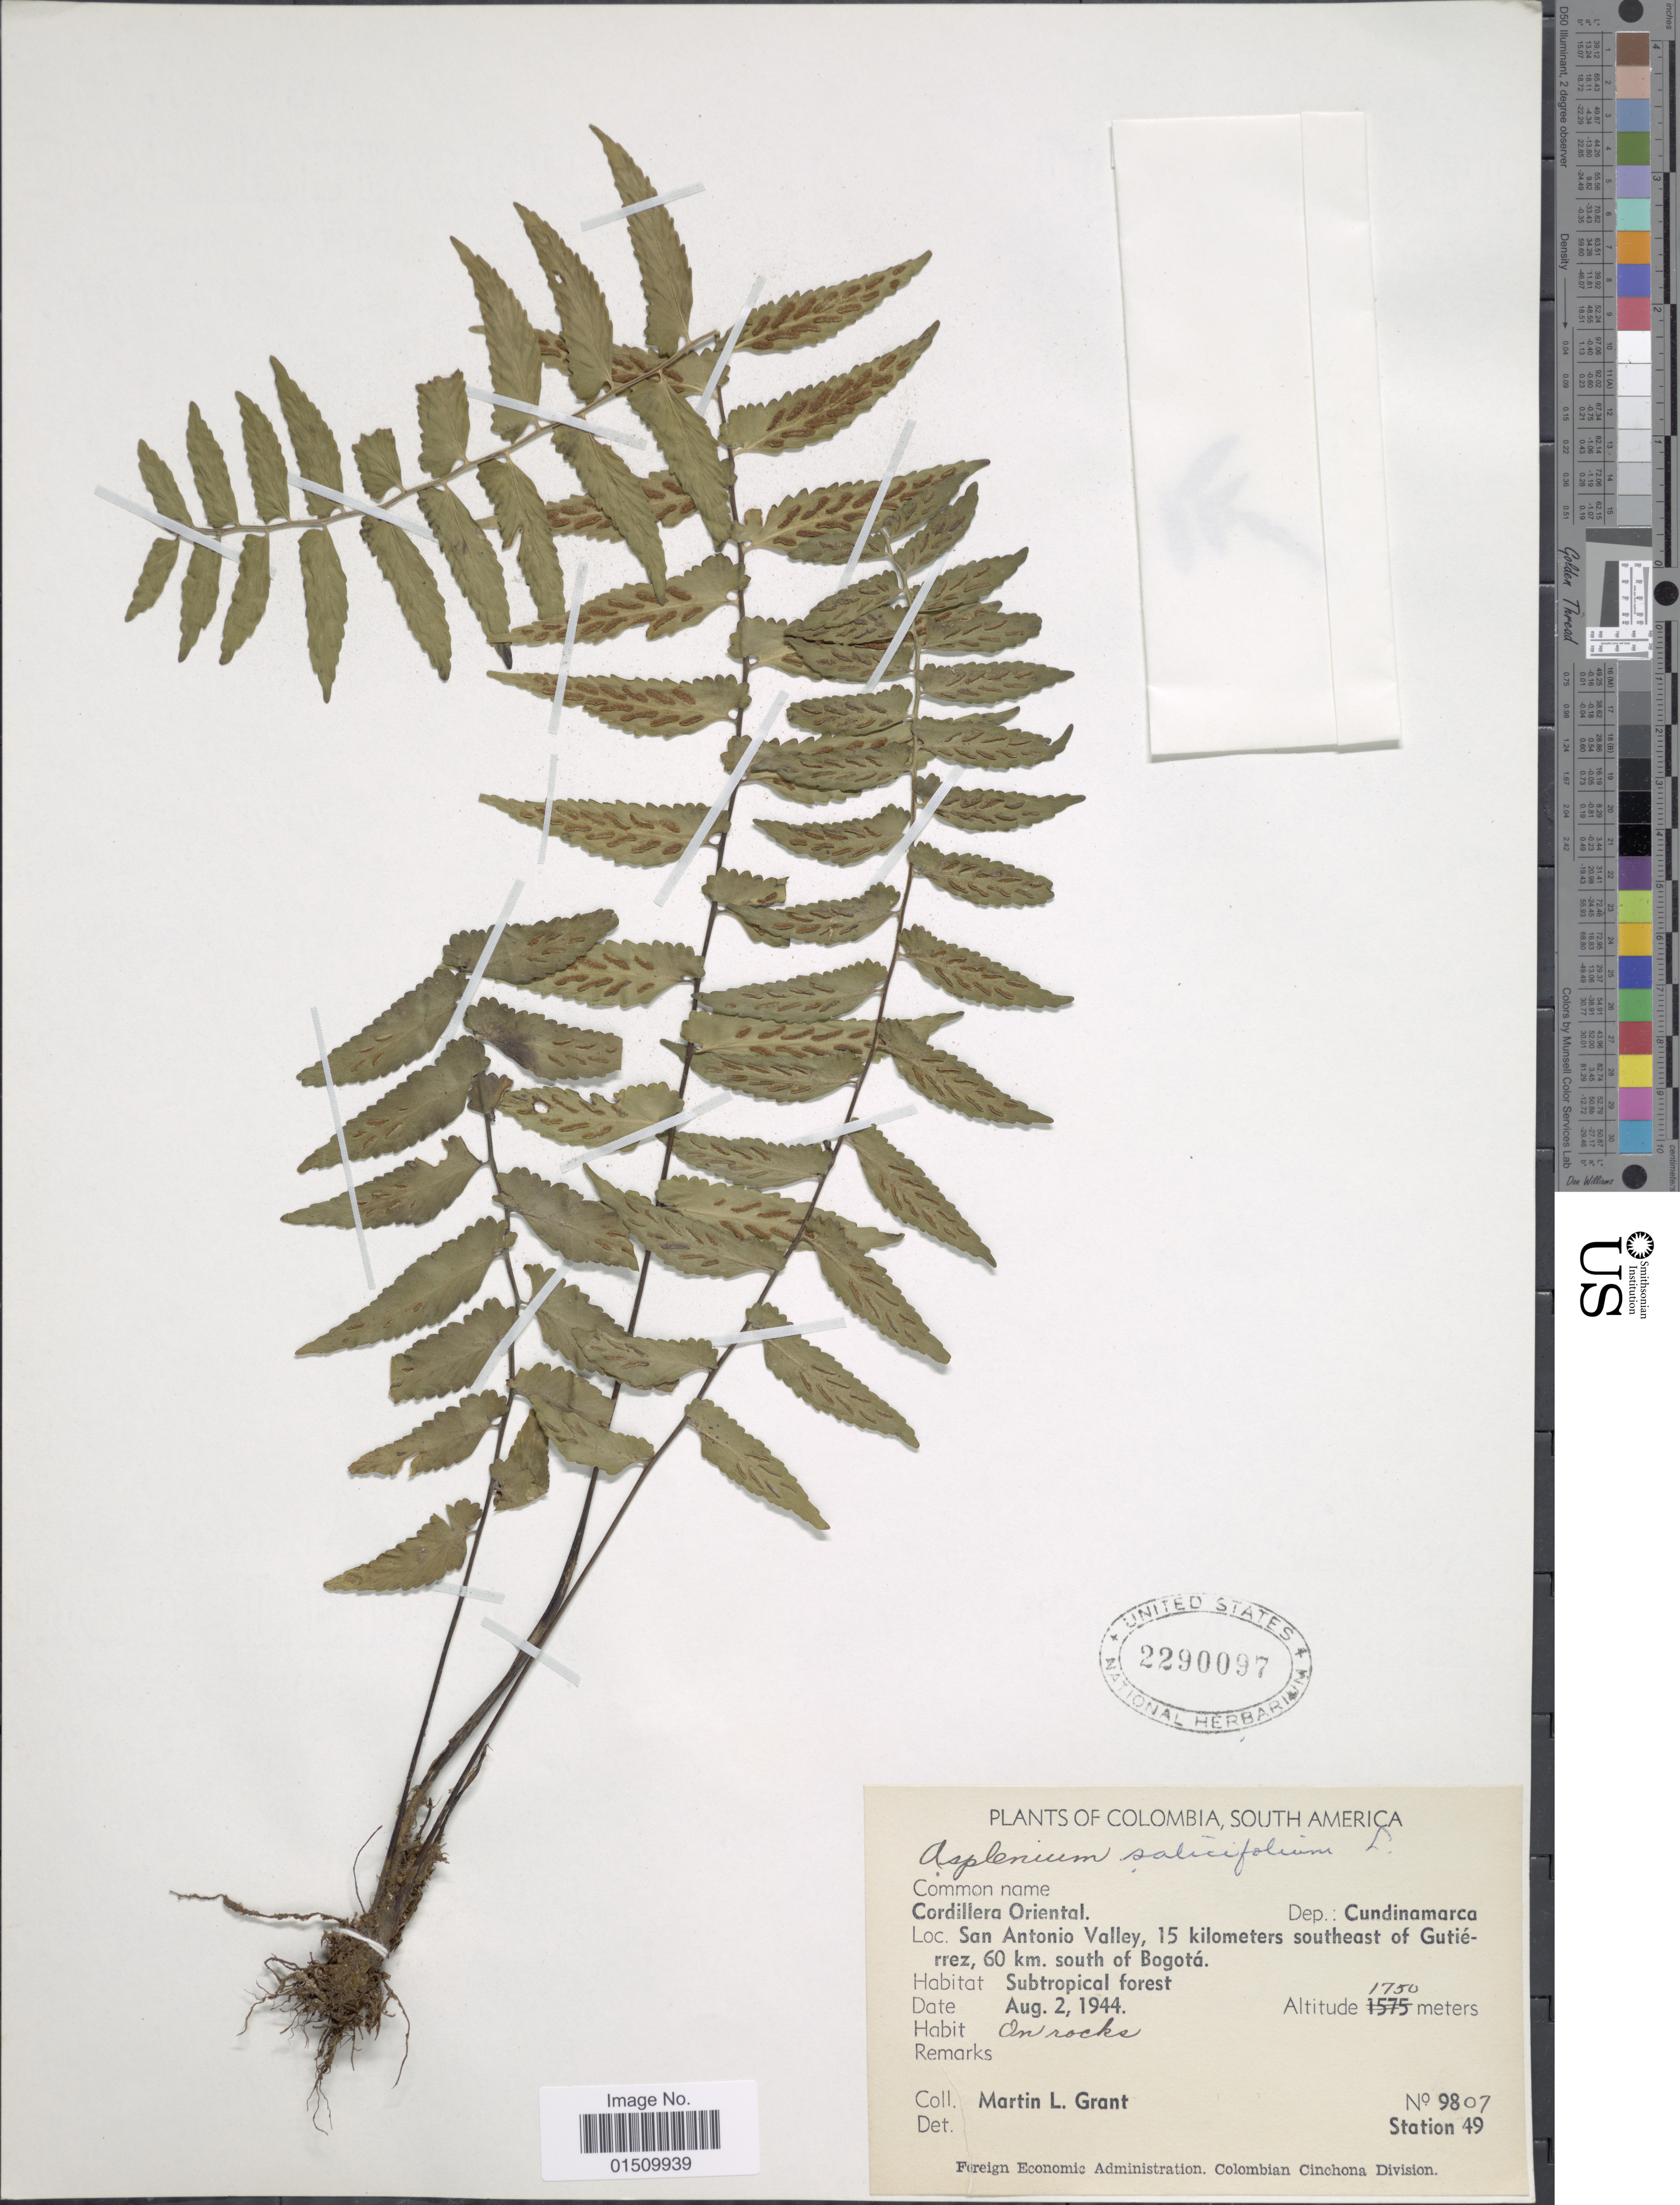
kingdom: Plantae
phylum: Tracheophyta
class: Polypodiopsida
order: Polypodiales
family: Aspleniaceae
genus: Asplenium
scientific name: Asplenium auriculatum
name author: Sw.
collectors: M. L. Grant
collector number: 9807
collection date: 1944-08-02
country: Colombia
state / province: Cundinamarca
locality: Colombia, South America, Cordillera Oriental, Dep.: Cundinamarca, San Antonio Valley, 15 kilomters southwest of Gutierrez, 60 km. south of Bogota.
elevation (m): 1750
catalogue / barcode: US 2290097